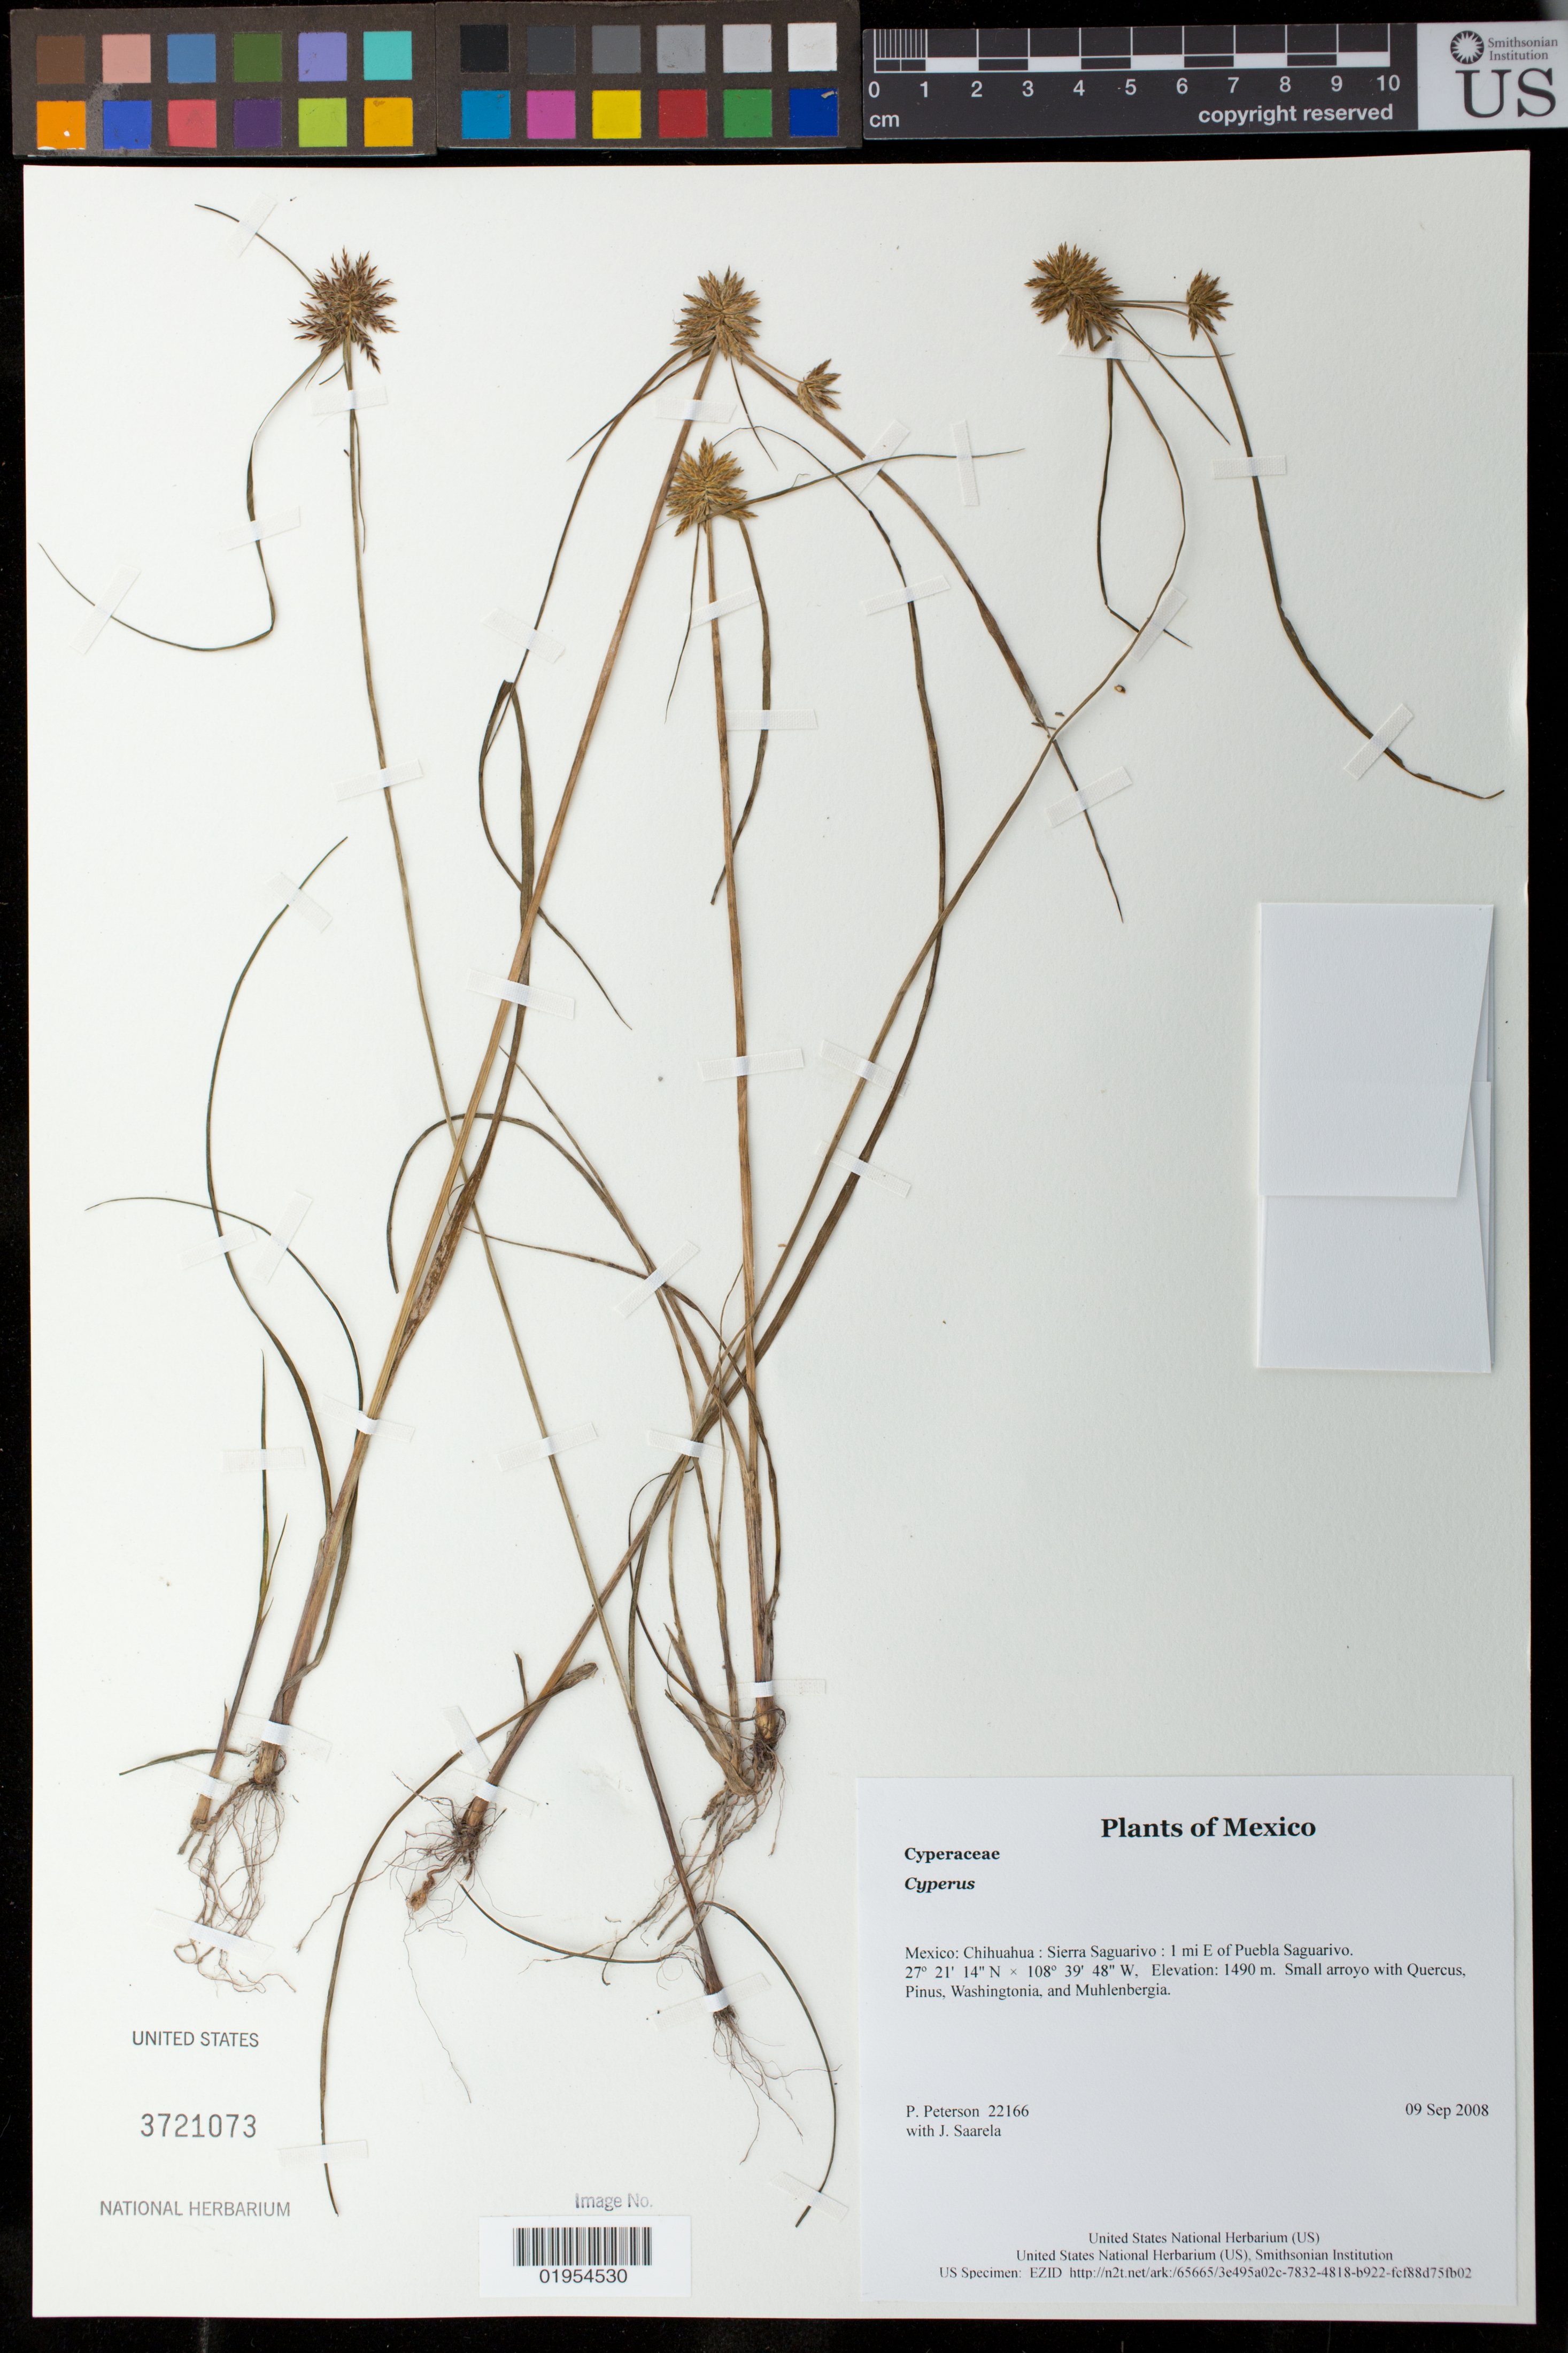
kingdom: Plantae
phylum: Tracheophyta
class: Liliopsida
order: Poales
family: Cyperaceae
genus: Cyperus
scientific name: Cyperus sp.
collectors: P. M. Peterson & J. Saarela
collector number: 22166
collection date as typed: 09 Sep 2008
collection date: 2008-09-09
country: Mexico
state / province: Chihuahua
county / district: Sierra Saguarivo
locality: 1 mi E of Puebla Saguarivo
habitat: Small arroyo with Quercus, Pinus, Washingtonia, and Muhlenbergia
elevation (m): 1490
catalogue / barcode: US 3721073